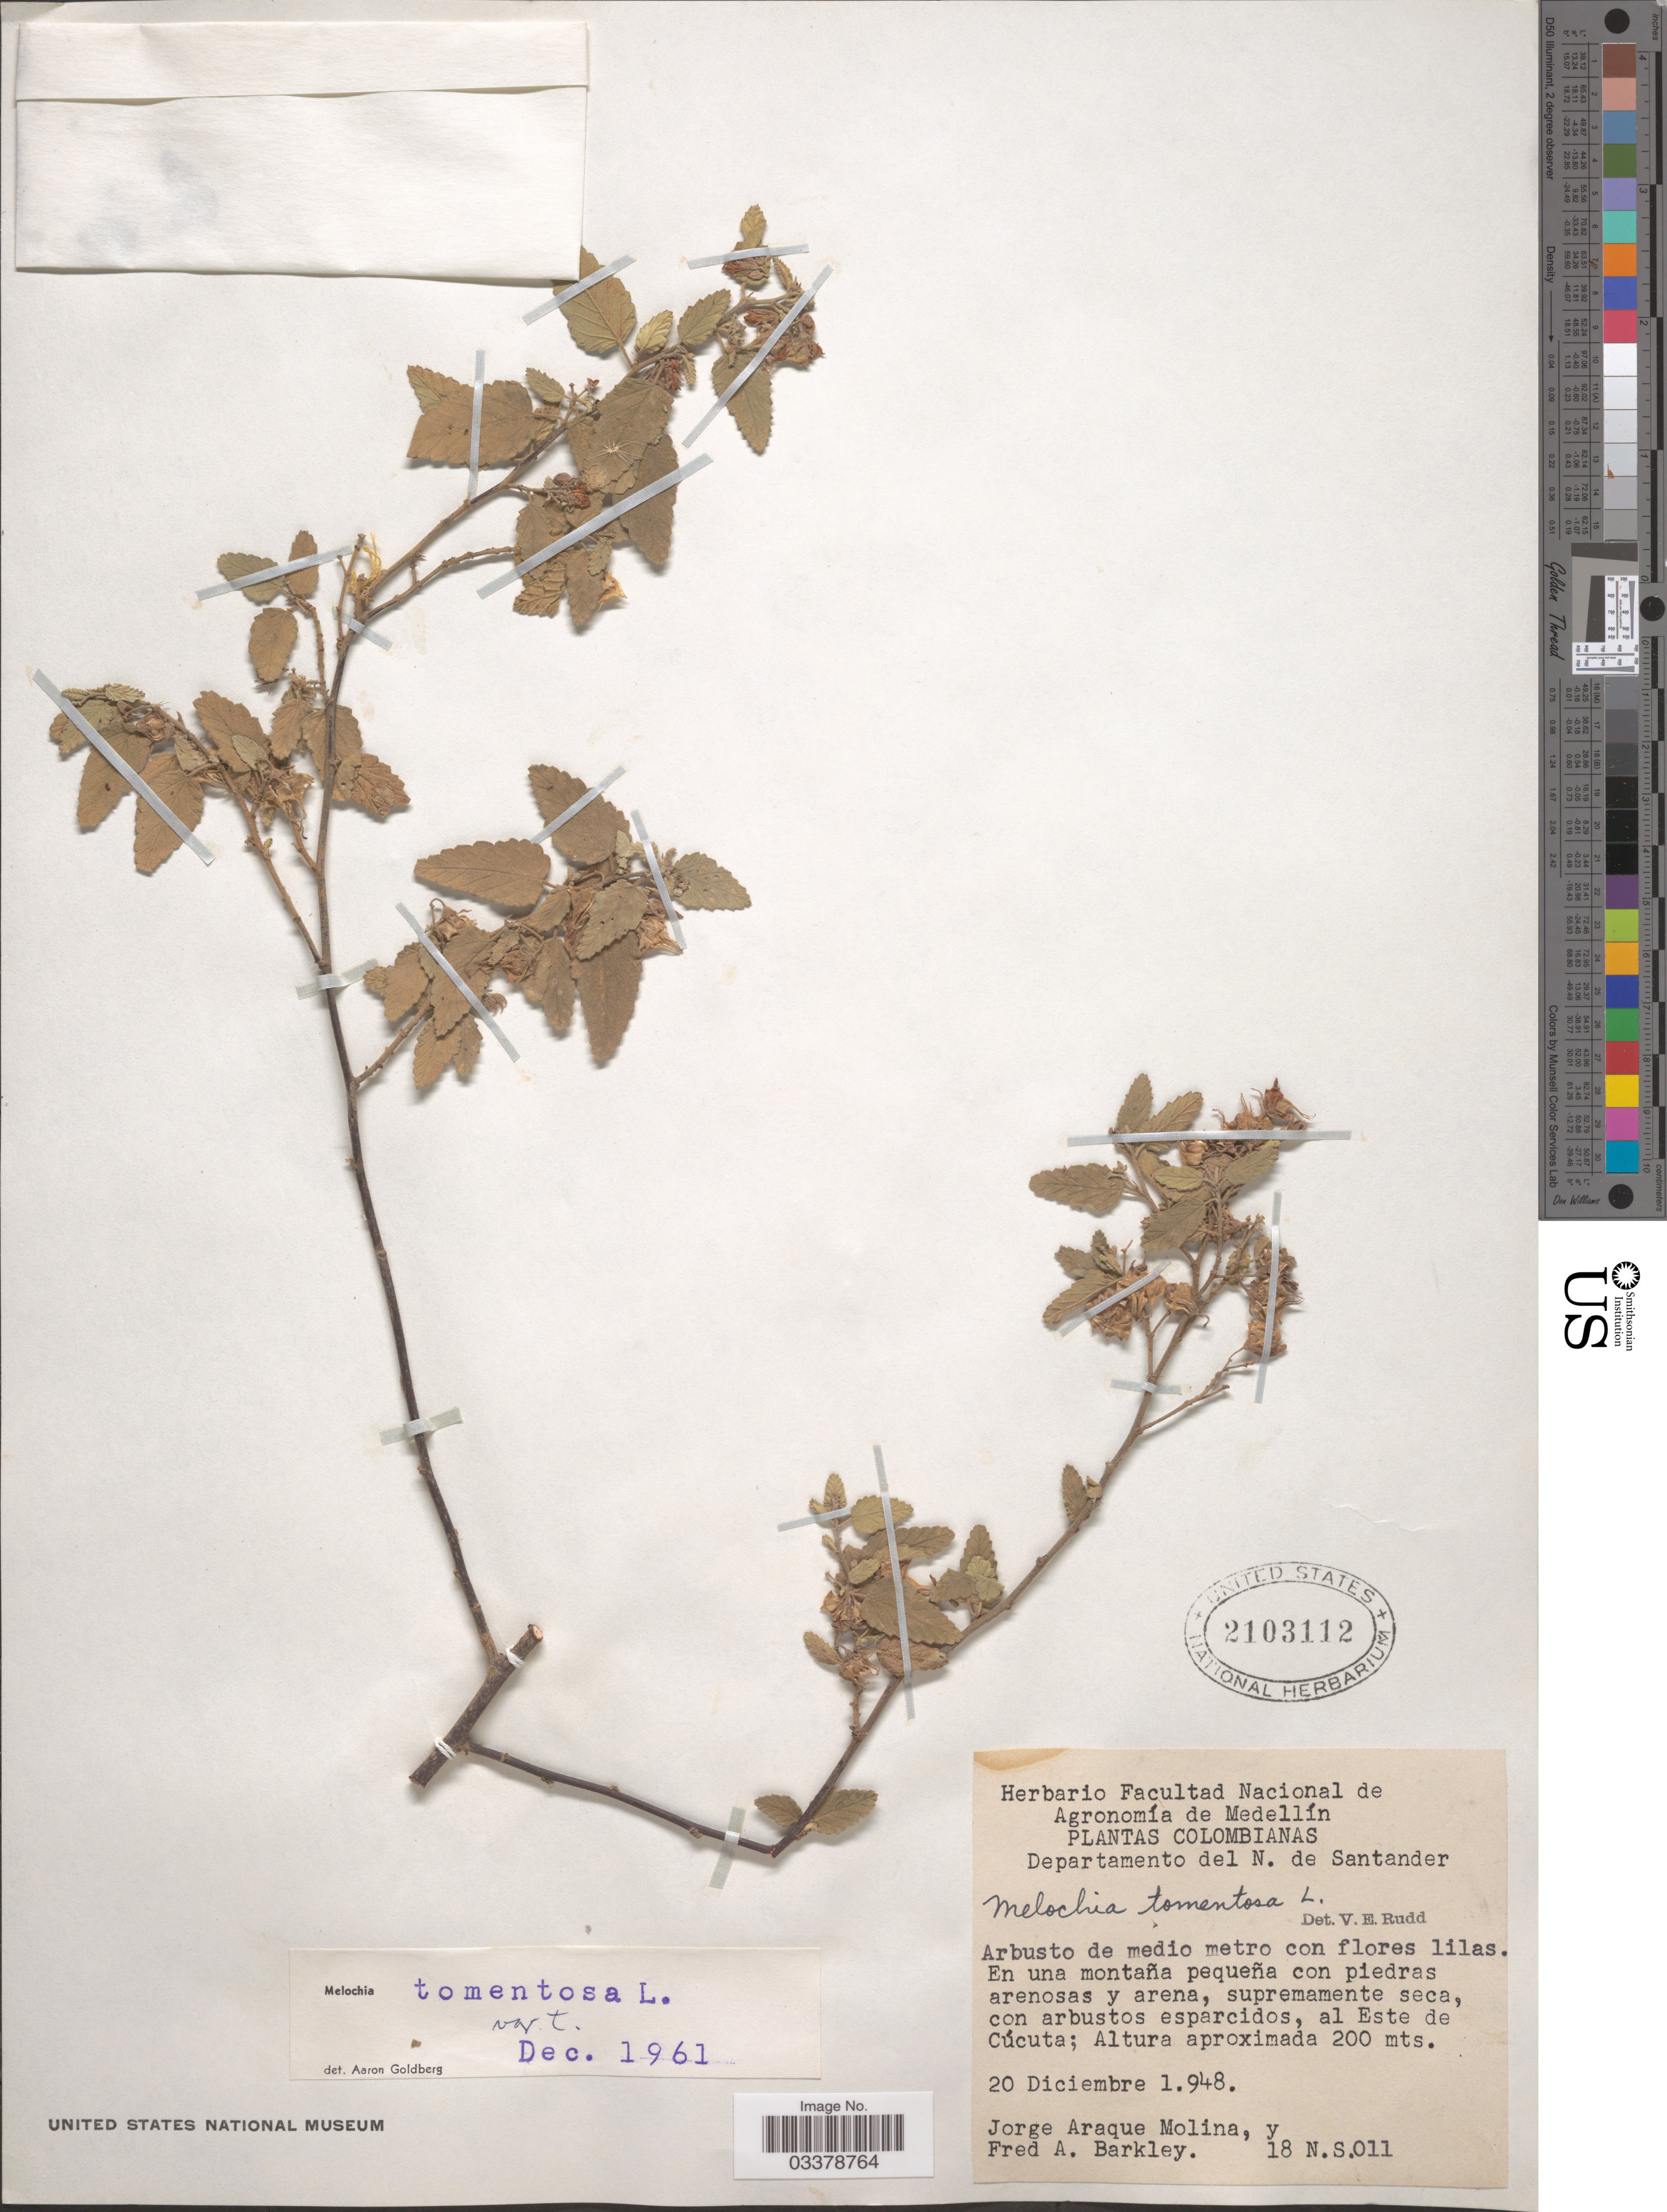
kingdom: Plantae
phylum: Tracheophyta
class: Magnoliopsida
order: Malvales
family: Malvaceae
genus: Melochia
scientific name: Melochia tomentosa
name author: L.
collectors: J. Araque Molina & F. A. Barkley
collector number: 18 N.S.011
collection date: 1948-12-20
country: Colombia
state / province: Norte de Santander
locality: Departamento del N. de Santander. Al Este de Cúcuta.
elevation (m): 200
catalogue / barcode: US 2103112